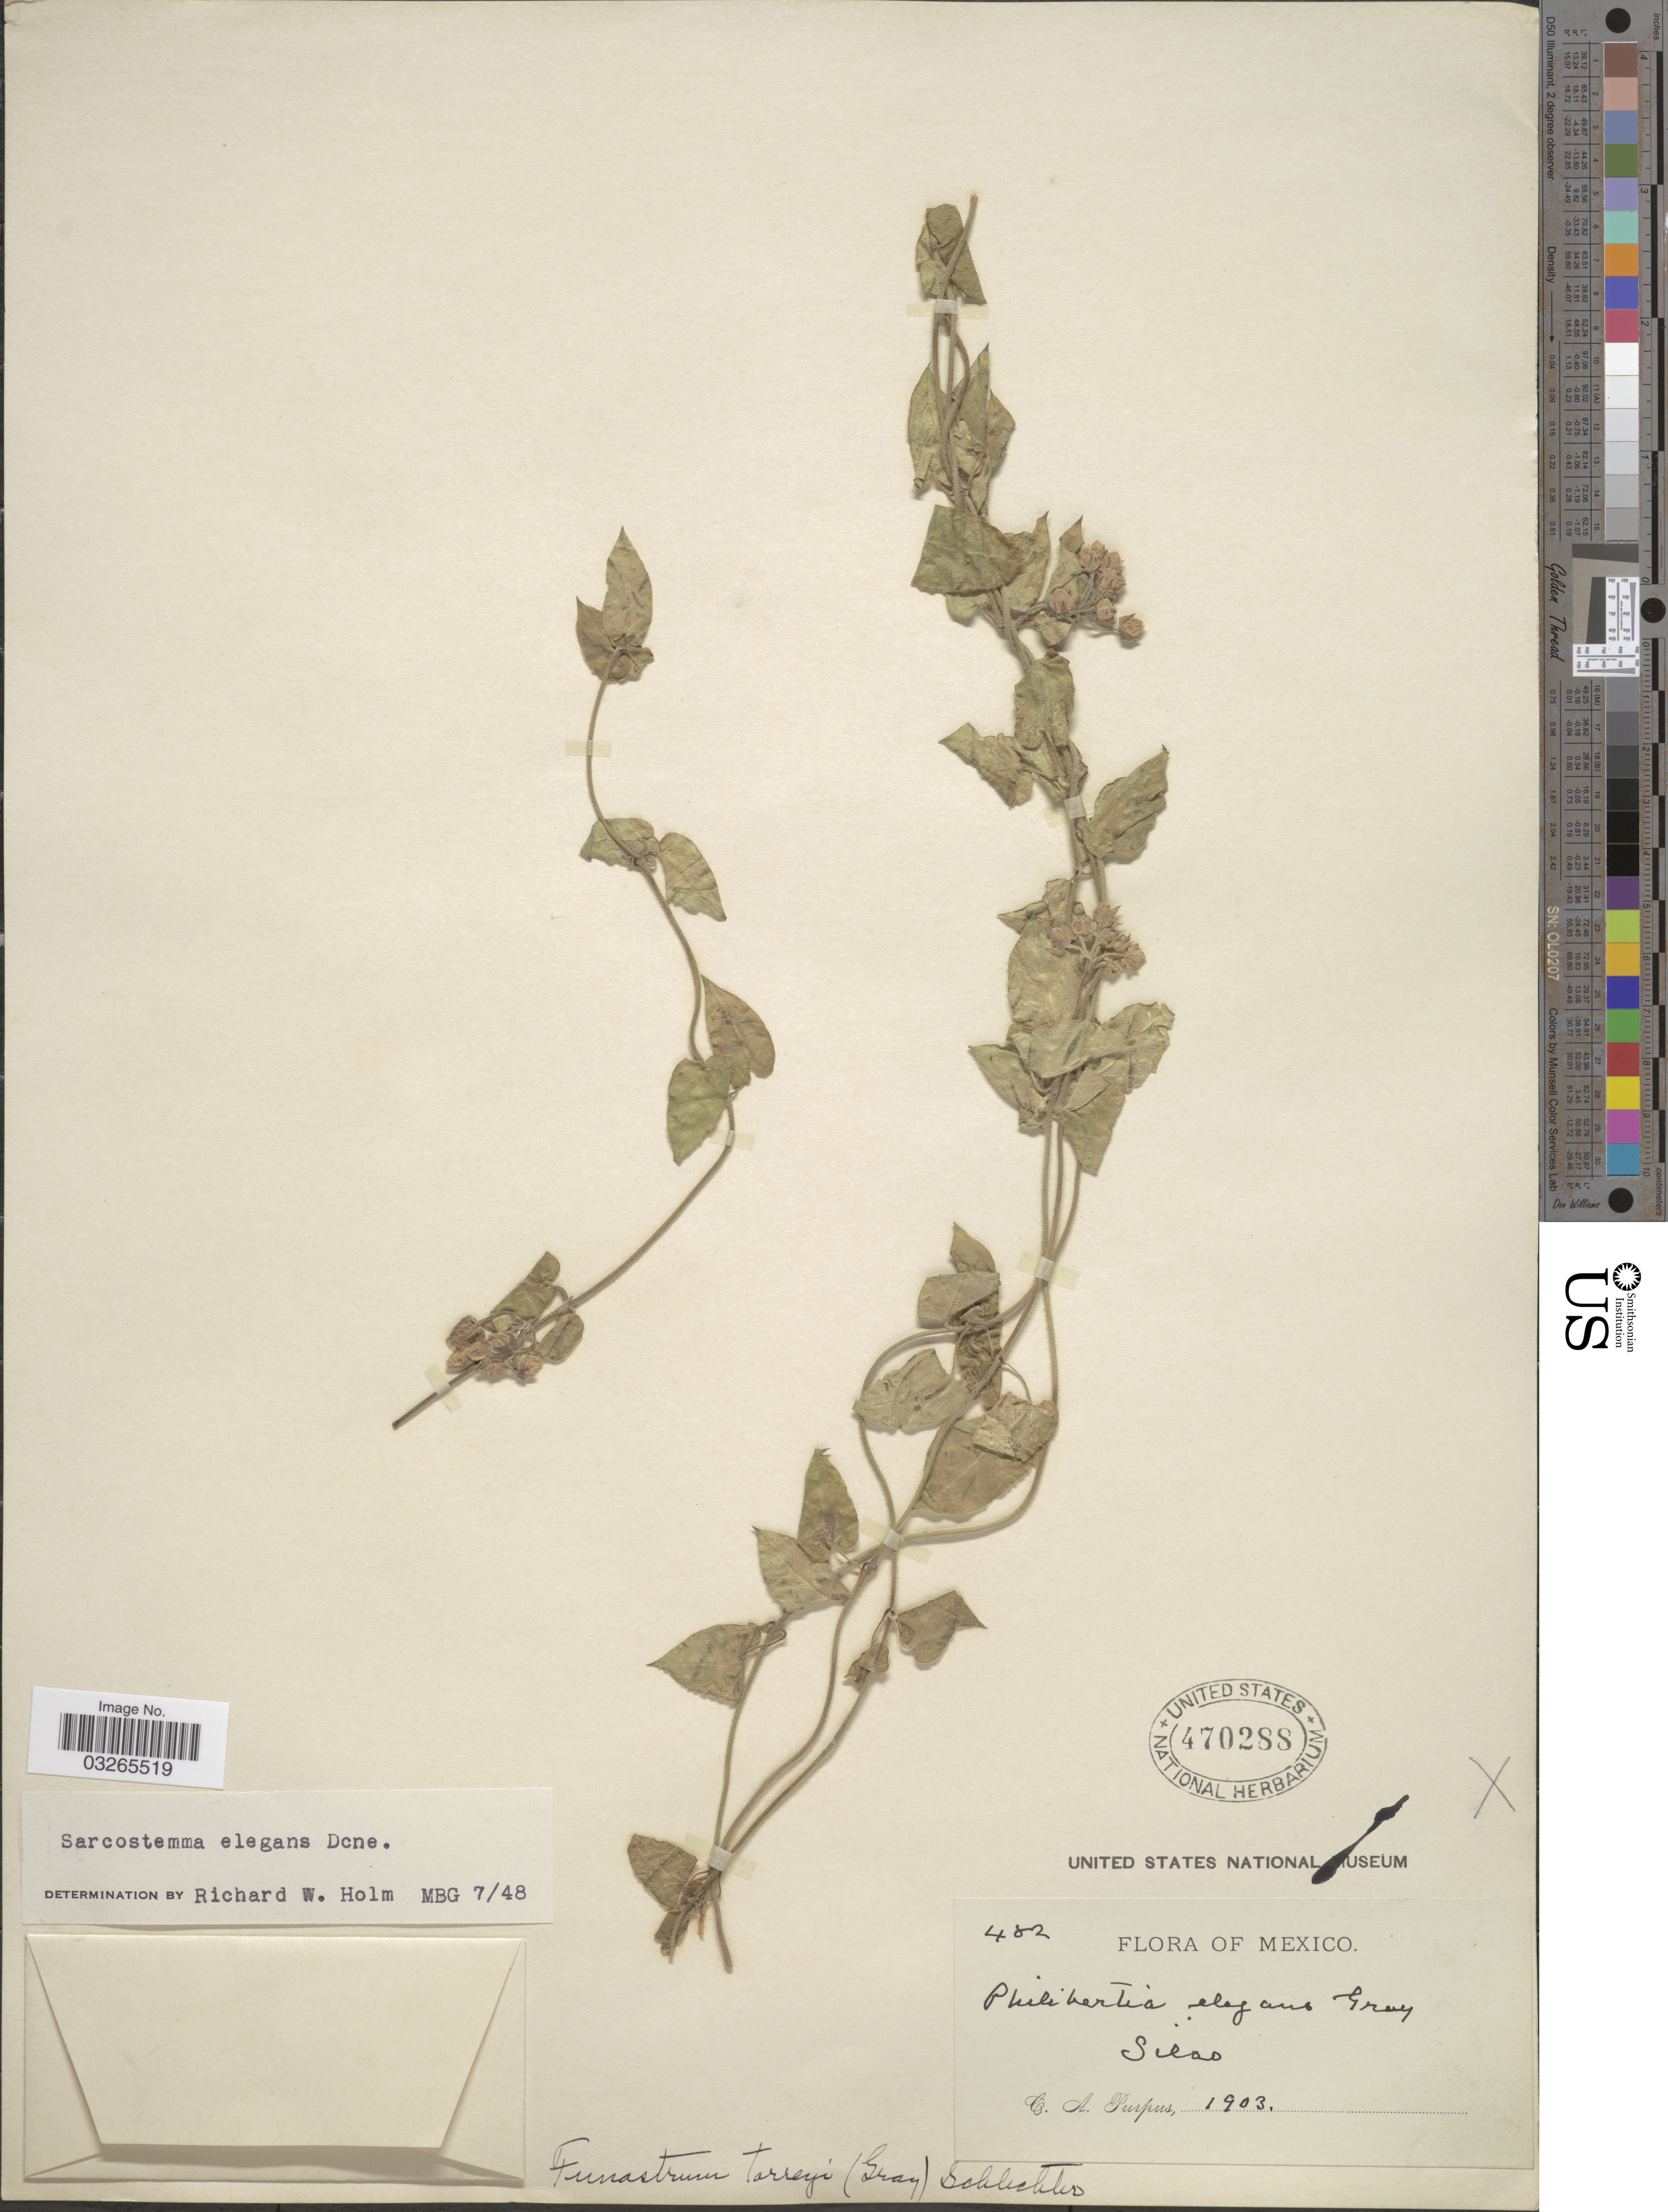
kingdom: Plantae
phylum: Tracheophyta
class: Magnoliopsida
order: Gentianales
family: Apocynaceae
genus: Sarcostemma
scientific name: Sarcostemma elegans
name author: Decne.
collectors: C. A. Purpus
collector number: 482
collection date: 1903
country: Mexico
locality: Silao.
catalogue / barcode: US 470288